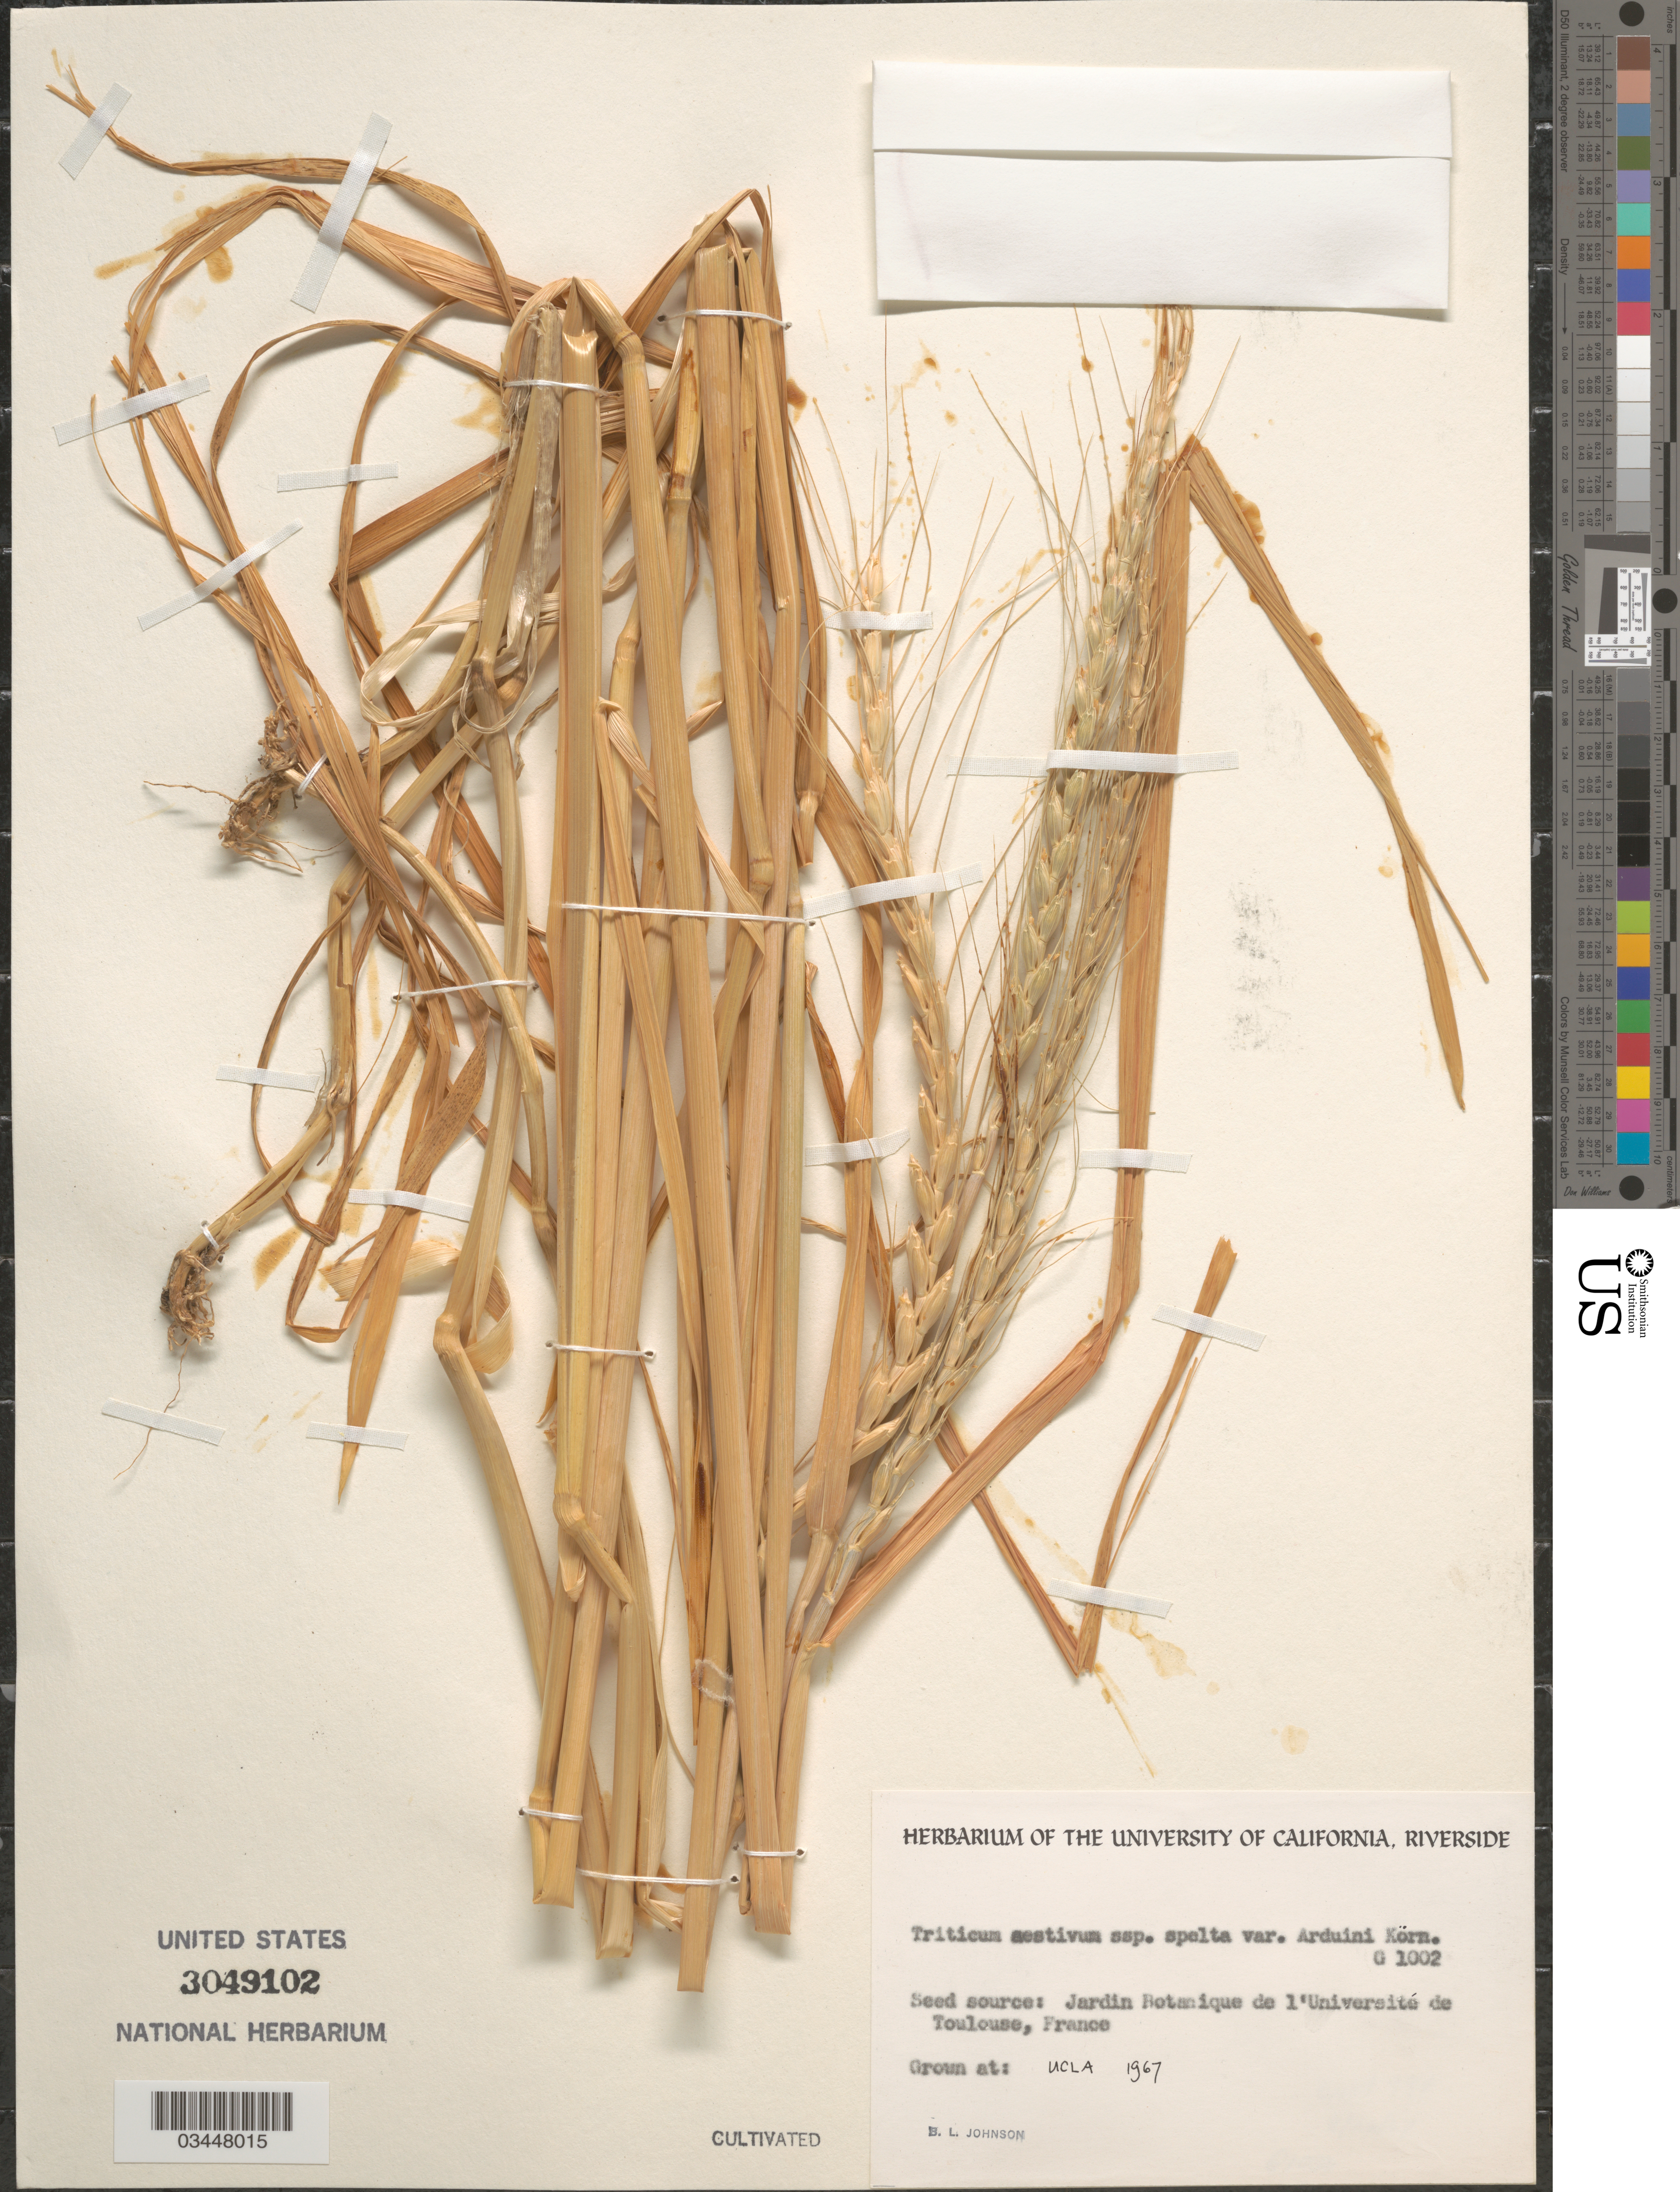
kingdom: Plantae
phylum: Tracheophyta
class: Liliopsida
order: Poales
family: Poaceae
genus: Triticum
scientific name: Triticum aestivum subsp. spelta var. arduini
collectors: B. Johnson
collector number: G1002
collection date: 1967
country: United States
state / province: California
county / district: Los Angeles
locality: UCLA.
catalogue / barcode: US 3049102